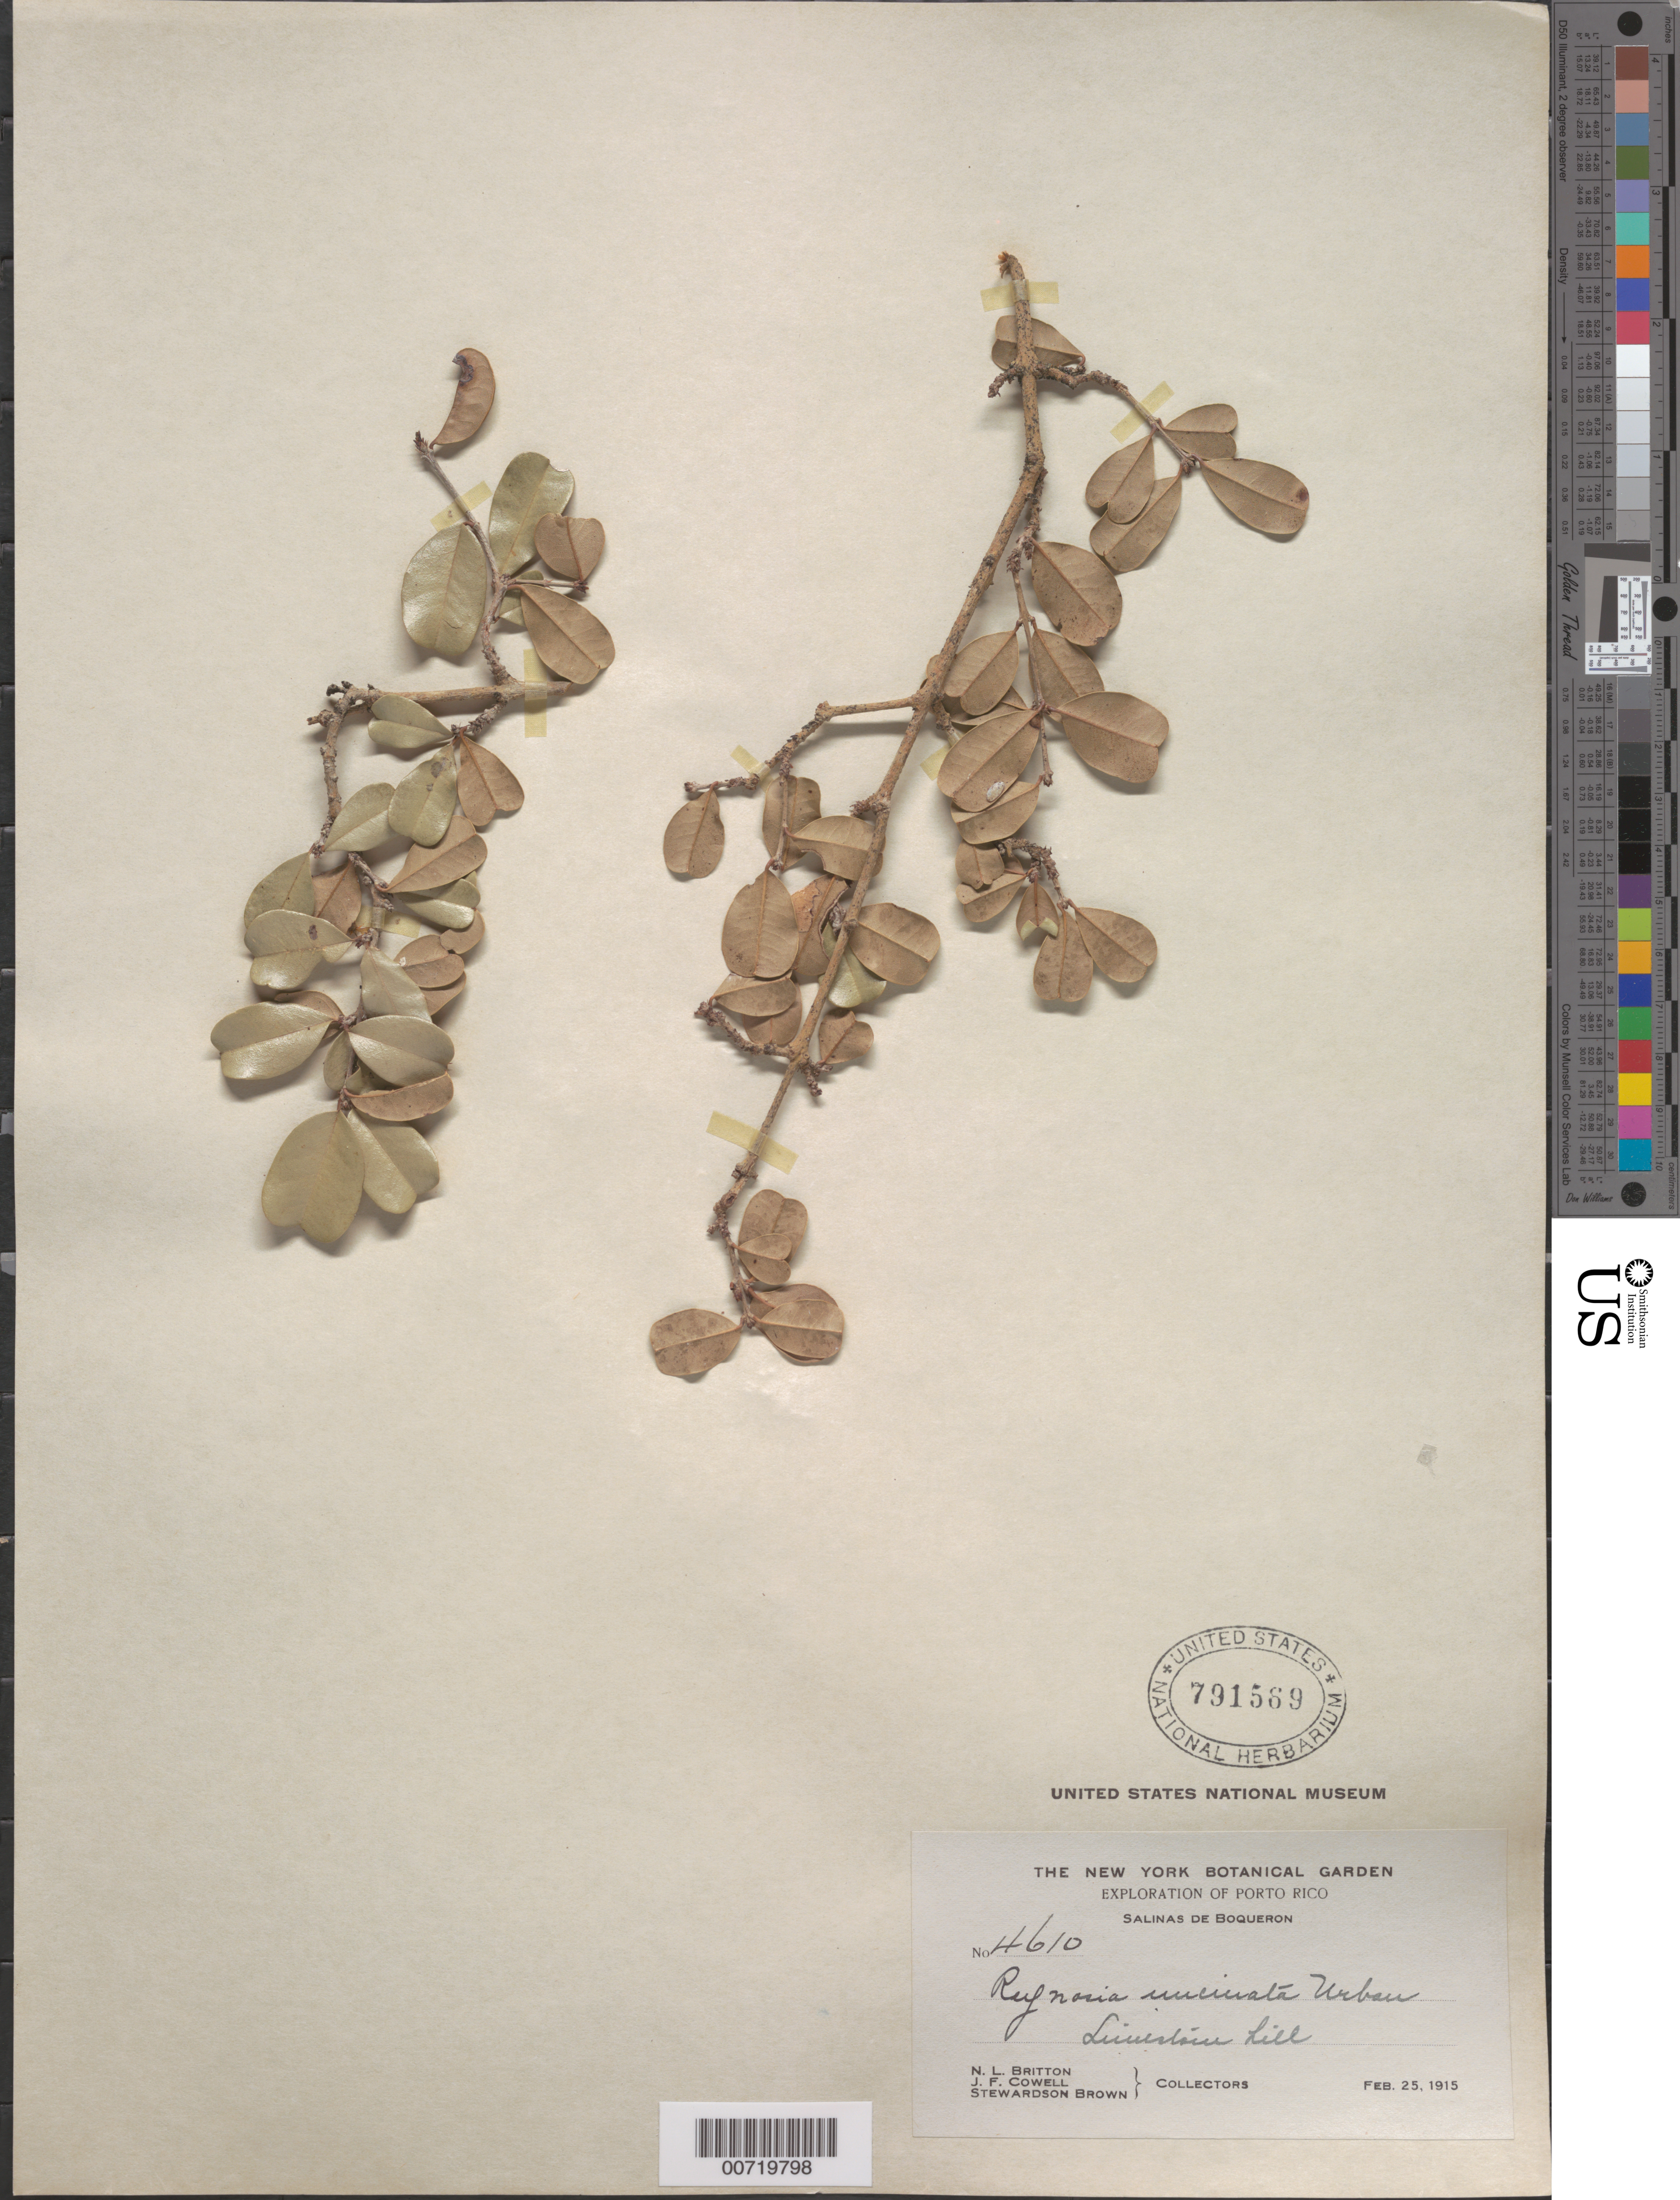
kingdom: Plantae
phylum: Tracheophyta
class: Magnoliopsida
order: Rosales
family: Rhamnaceae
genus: Reynosia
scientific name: Reynosia uncinata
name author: Urb.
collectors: N. Britton, J. F. Cowell & S. Brown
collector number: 4610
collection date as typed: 25 Feb 1915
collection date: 1915-02-25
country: Puerto Rico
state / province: Cabo Rojo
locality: Salinas de Boqueron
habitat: Limestone hill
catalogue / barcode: US 791569